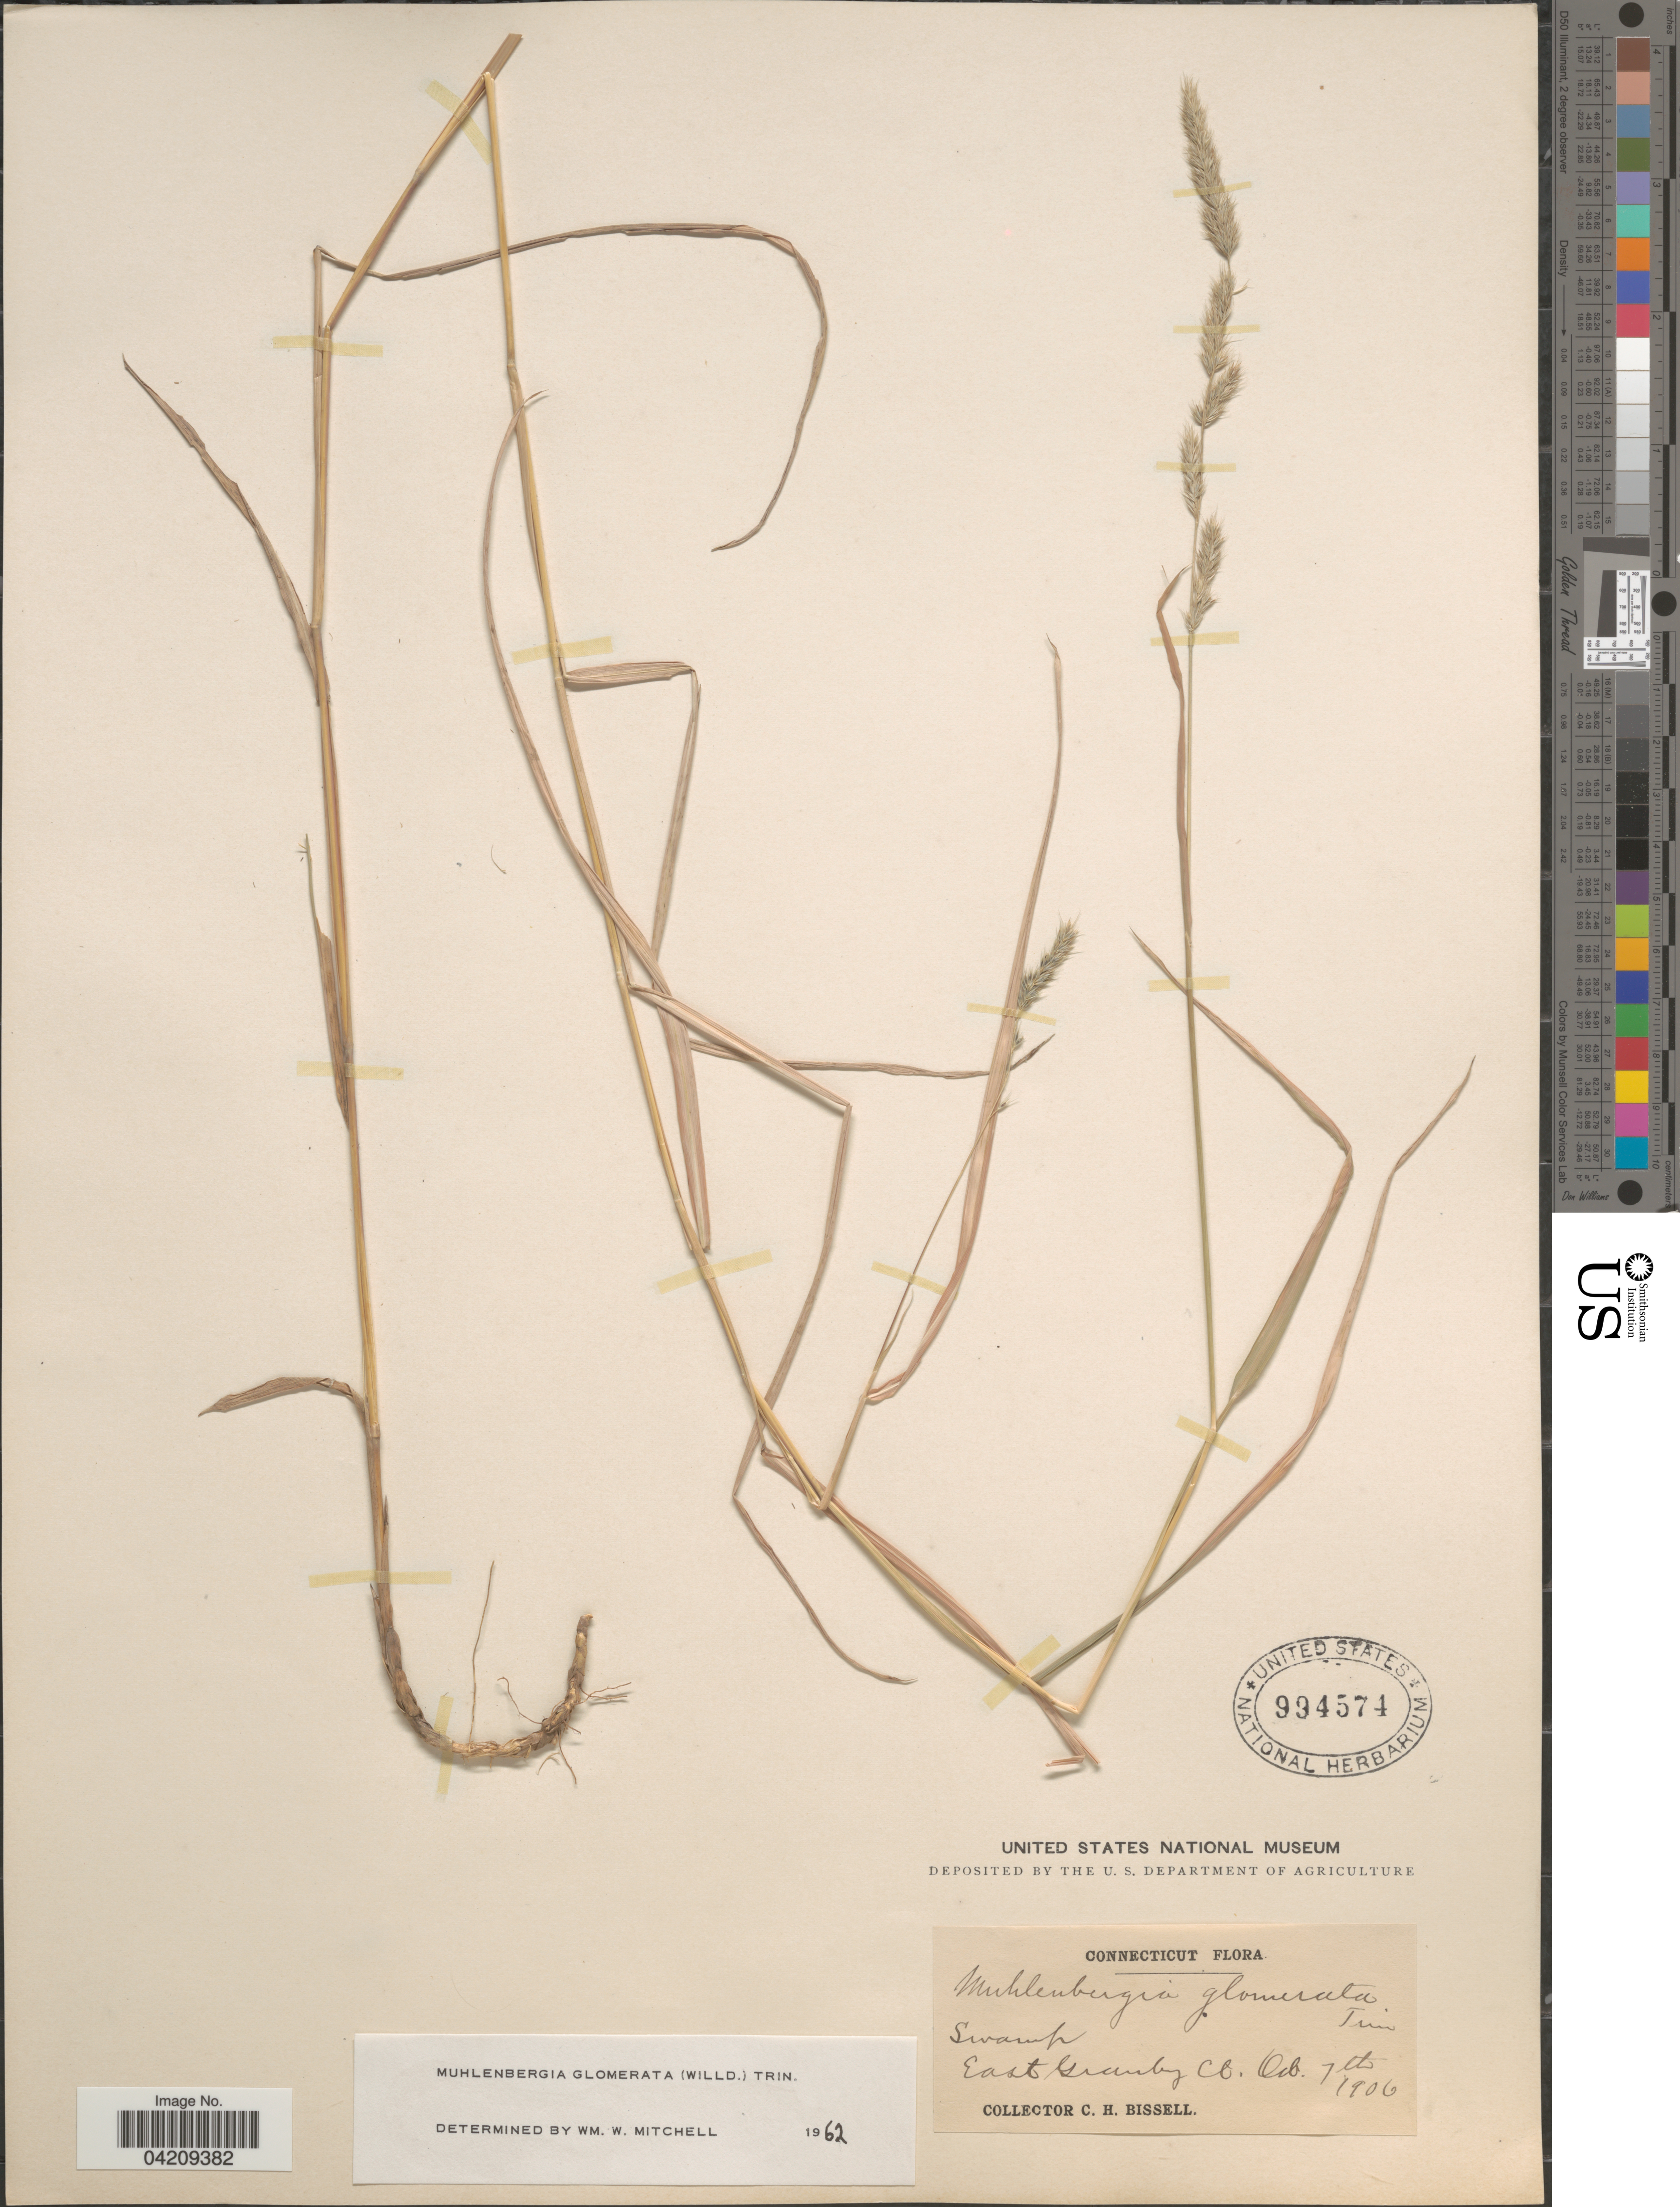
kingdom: Plantae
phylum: Tracheophyta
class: Liliopsida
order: Poales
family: Poaceae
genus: Muhlenbergia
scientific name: Muhlenbergia glomerata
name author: (Willd.) Trin.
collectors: C. Bissell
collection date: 1906-10-07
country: United States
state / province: Connecticut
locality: Swamp East Granby.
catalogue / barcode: US 994574